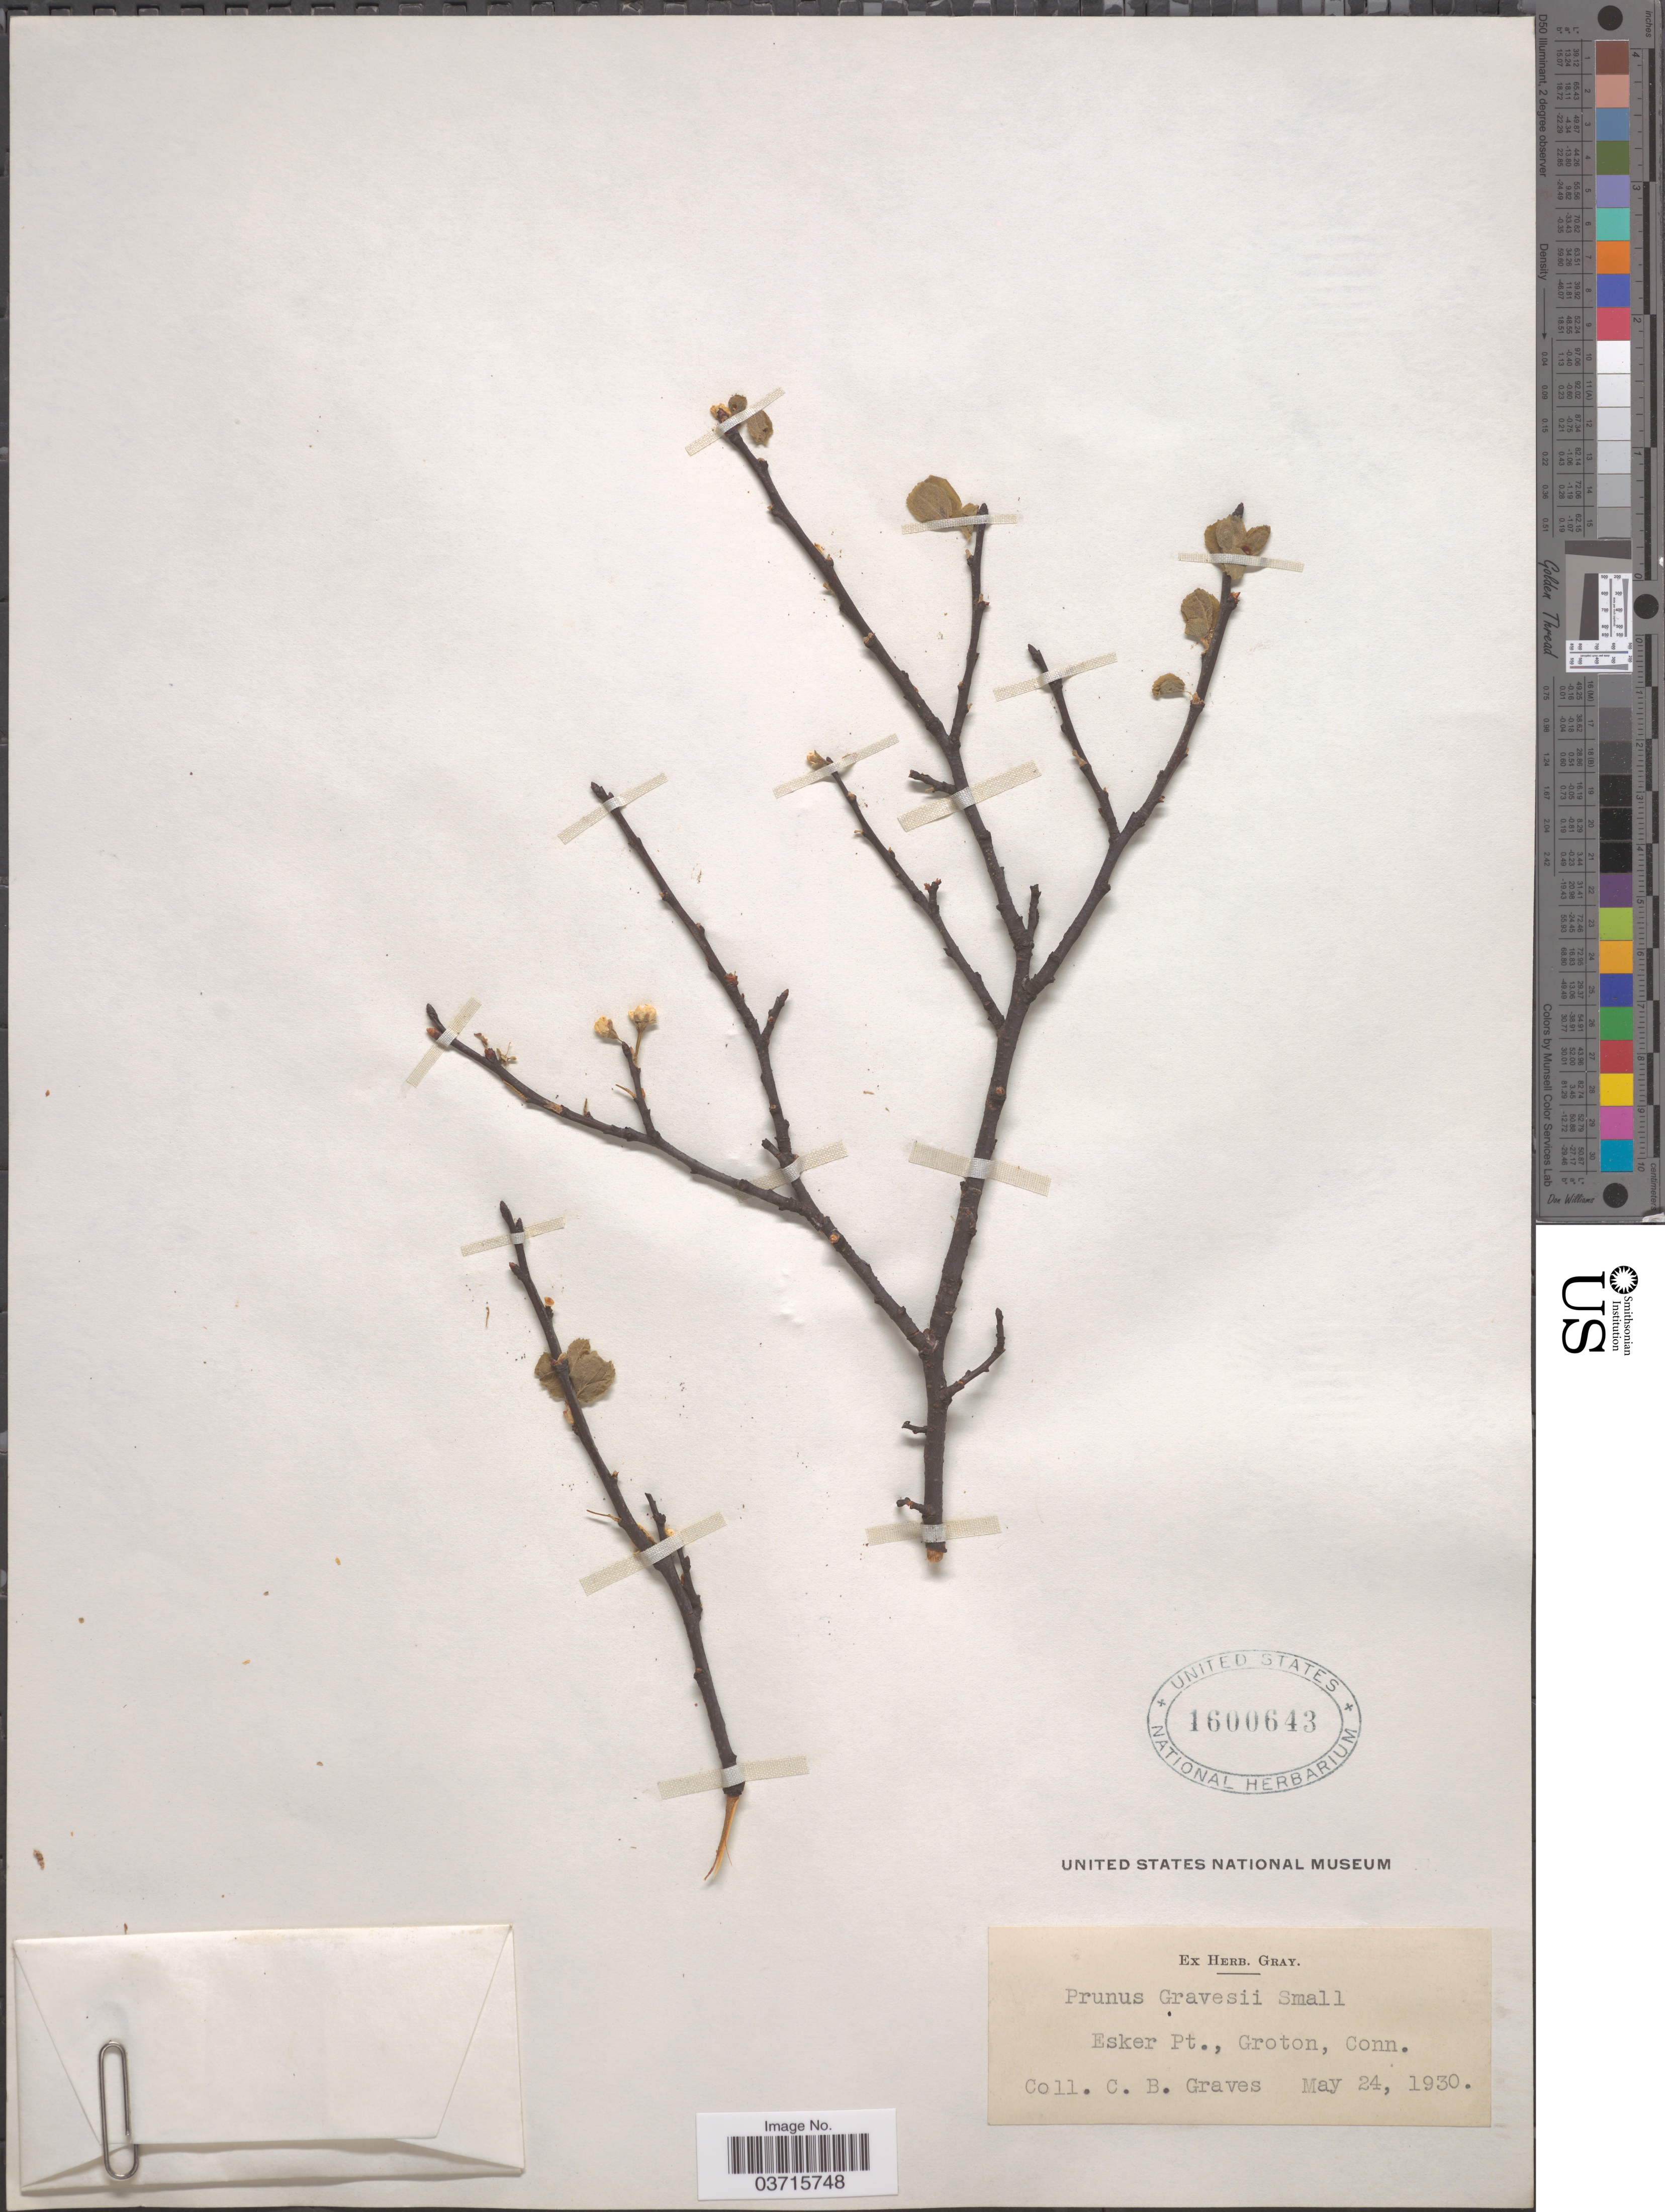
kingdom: Plantae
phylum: Tracheophyta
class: Magnoliopsida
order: Rosales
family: Rosaceae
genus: Prunus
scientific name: Prunus gravesii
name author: Small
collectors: C. Graves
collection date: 1930-05-24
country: United States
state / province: Connecticut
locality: Esker Pt., Groton.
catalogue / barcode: US 1600643